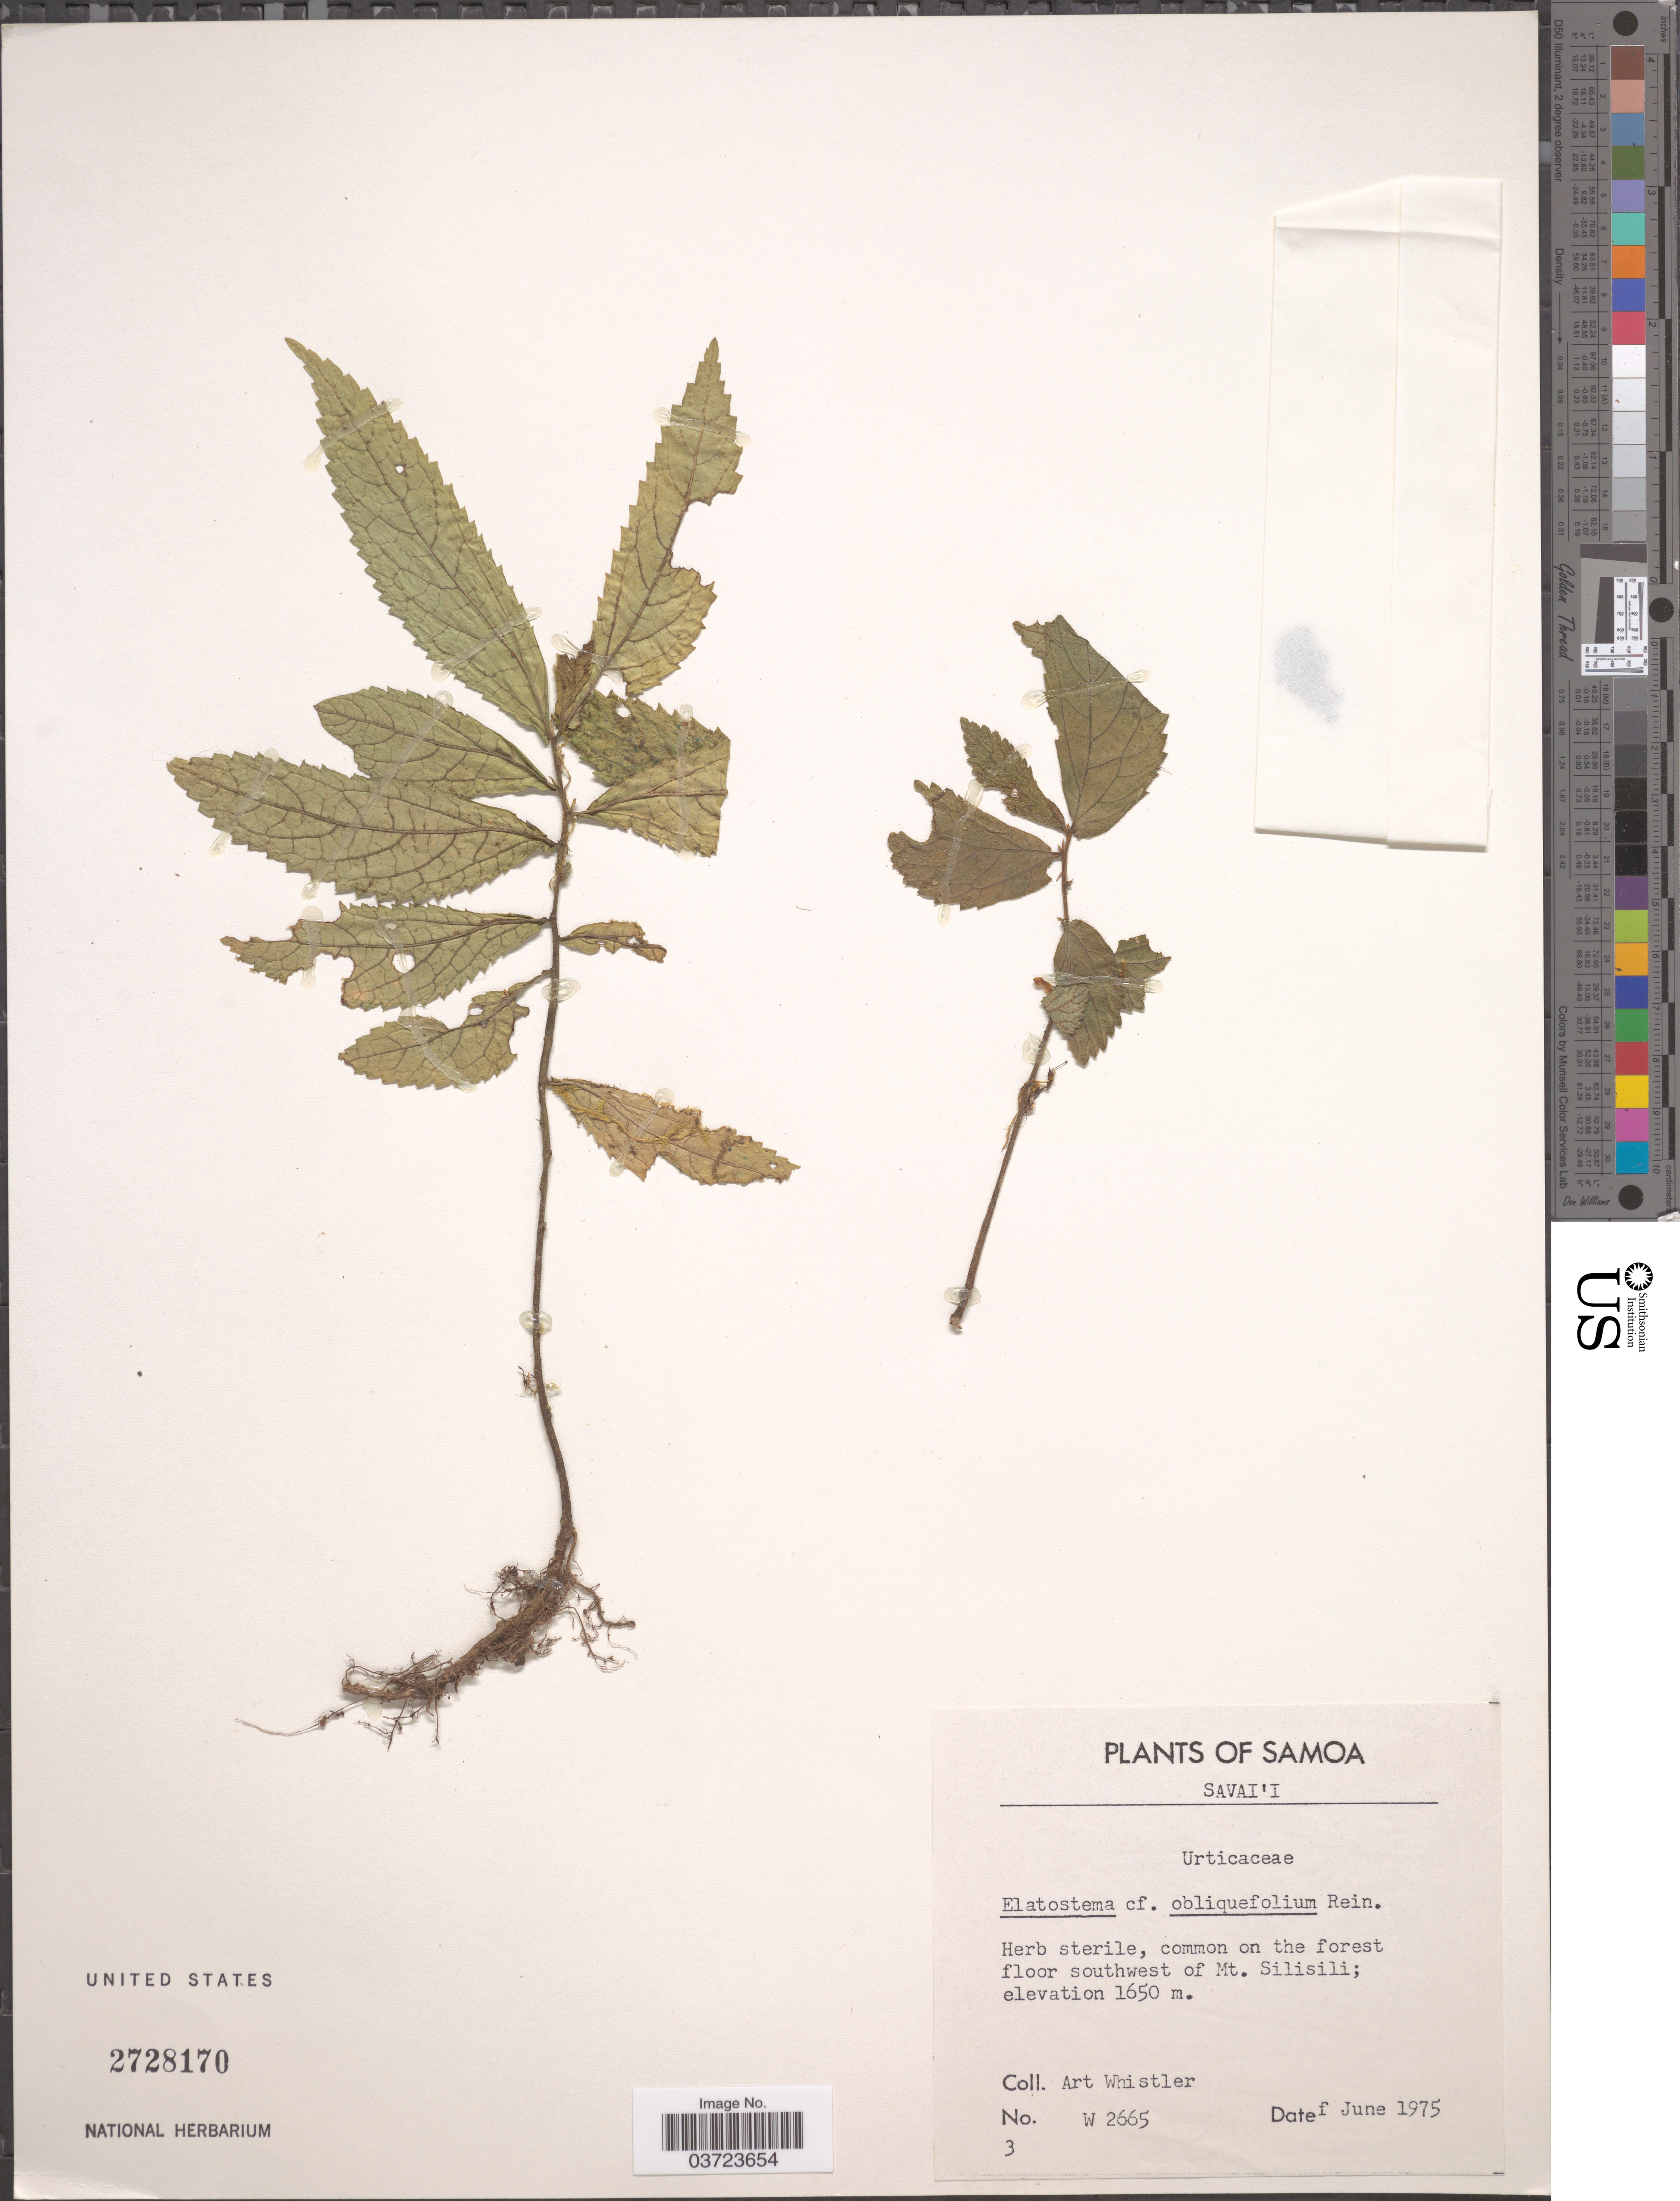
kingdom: Plantae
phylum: Tracheophyta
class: Magnoliopsida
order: Rosales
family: Urticaceae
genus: Elatostema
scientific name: Elatostema obliquifolium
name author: Reinecke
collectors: A. Whistler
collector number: W 2665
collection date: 1975-06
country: Samoa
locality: Samoa. Savai'i. Southwest of Mt. Silisili.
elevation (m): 1650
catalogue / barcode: US 2728170